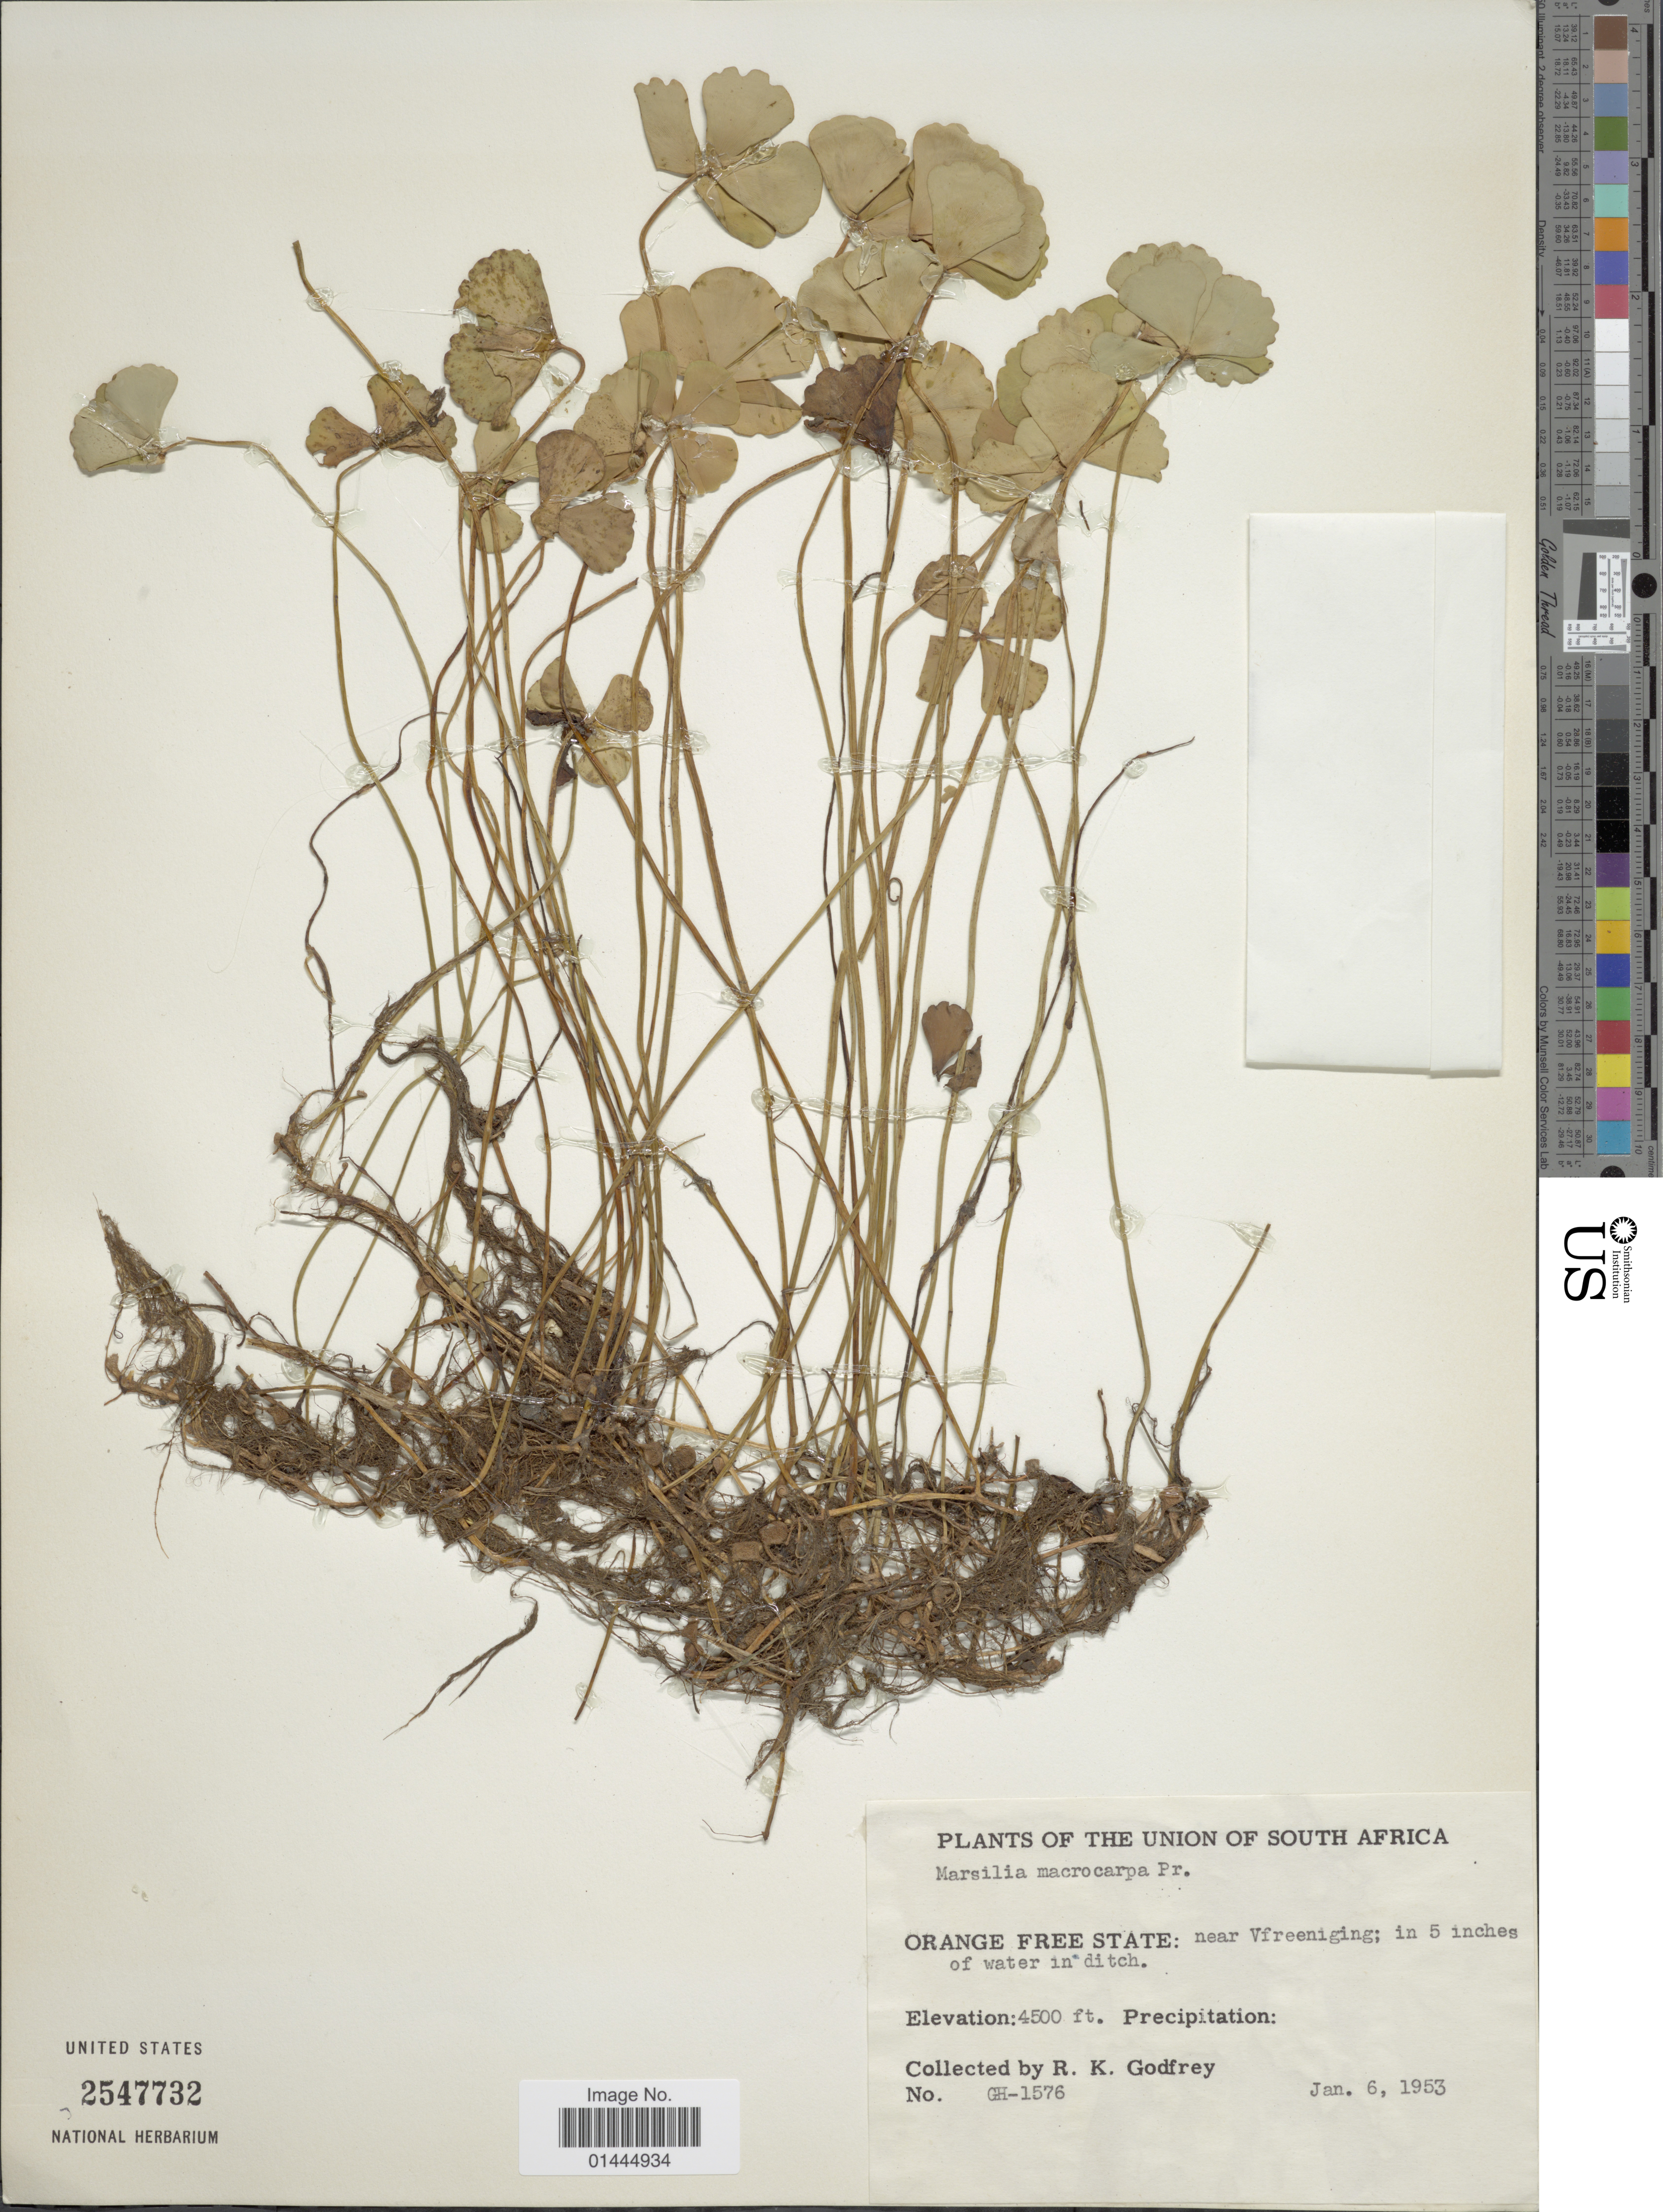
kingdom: Plantae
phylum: Tracheophyta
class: Polypodiopsida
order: Salviniales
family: Marsileaceae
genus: Marsilea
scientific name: Marsilea macrocarpa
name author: C. Presl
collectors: R. K. Godfrey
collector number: GH-1576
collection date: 1953-01-06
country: South Africa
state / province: Free State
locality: Orange Free State: near Vfreeniging; in 5 inches of water ditch, Union of South Africa.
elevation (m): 1372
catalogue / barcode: US 2547732